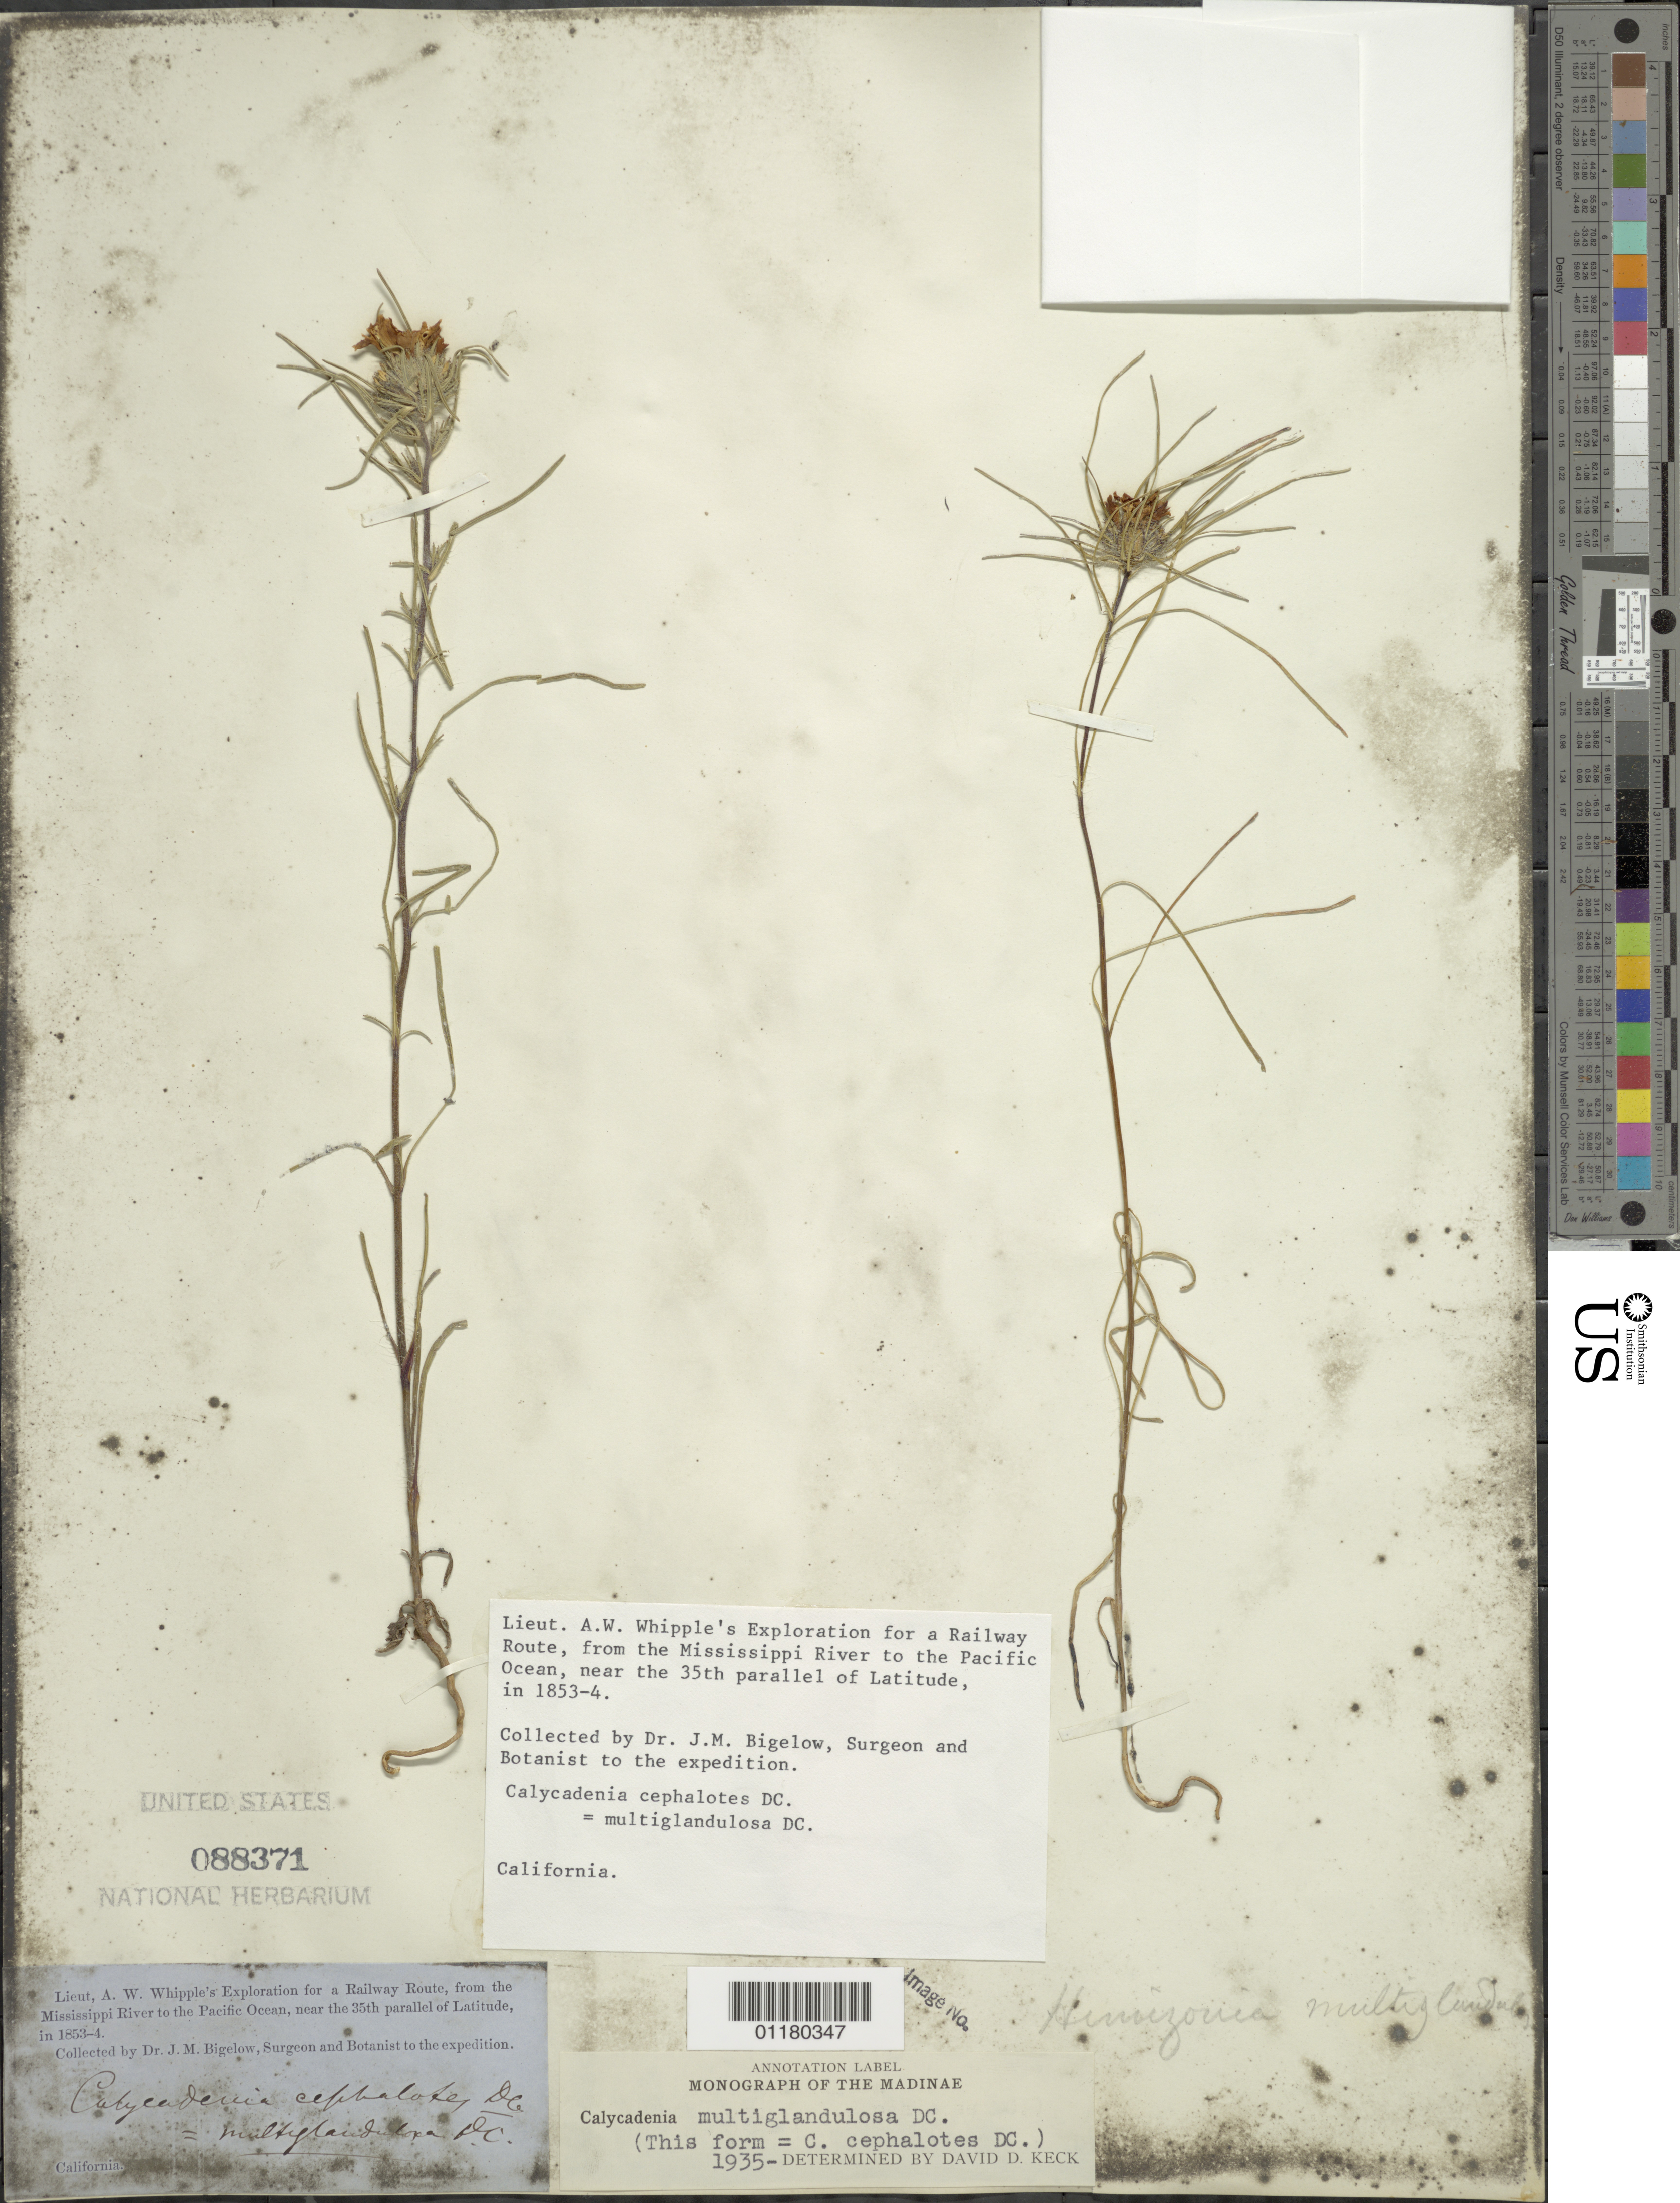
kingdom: Plantae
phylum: Tracheophyta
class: Magnoliopsida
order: Asterales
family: Asteraceae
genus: Calycadenia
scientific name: Calycadenia multiglandulosa subsp. cephalotes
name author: (DC.) D.D. Keck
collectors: J. M. Bigelow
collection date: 1853/1854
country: United States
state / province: California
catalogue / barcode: US 88371